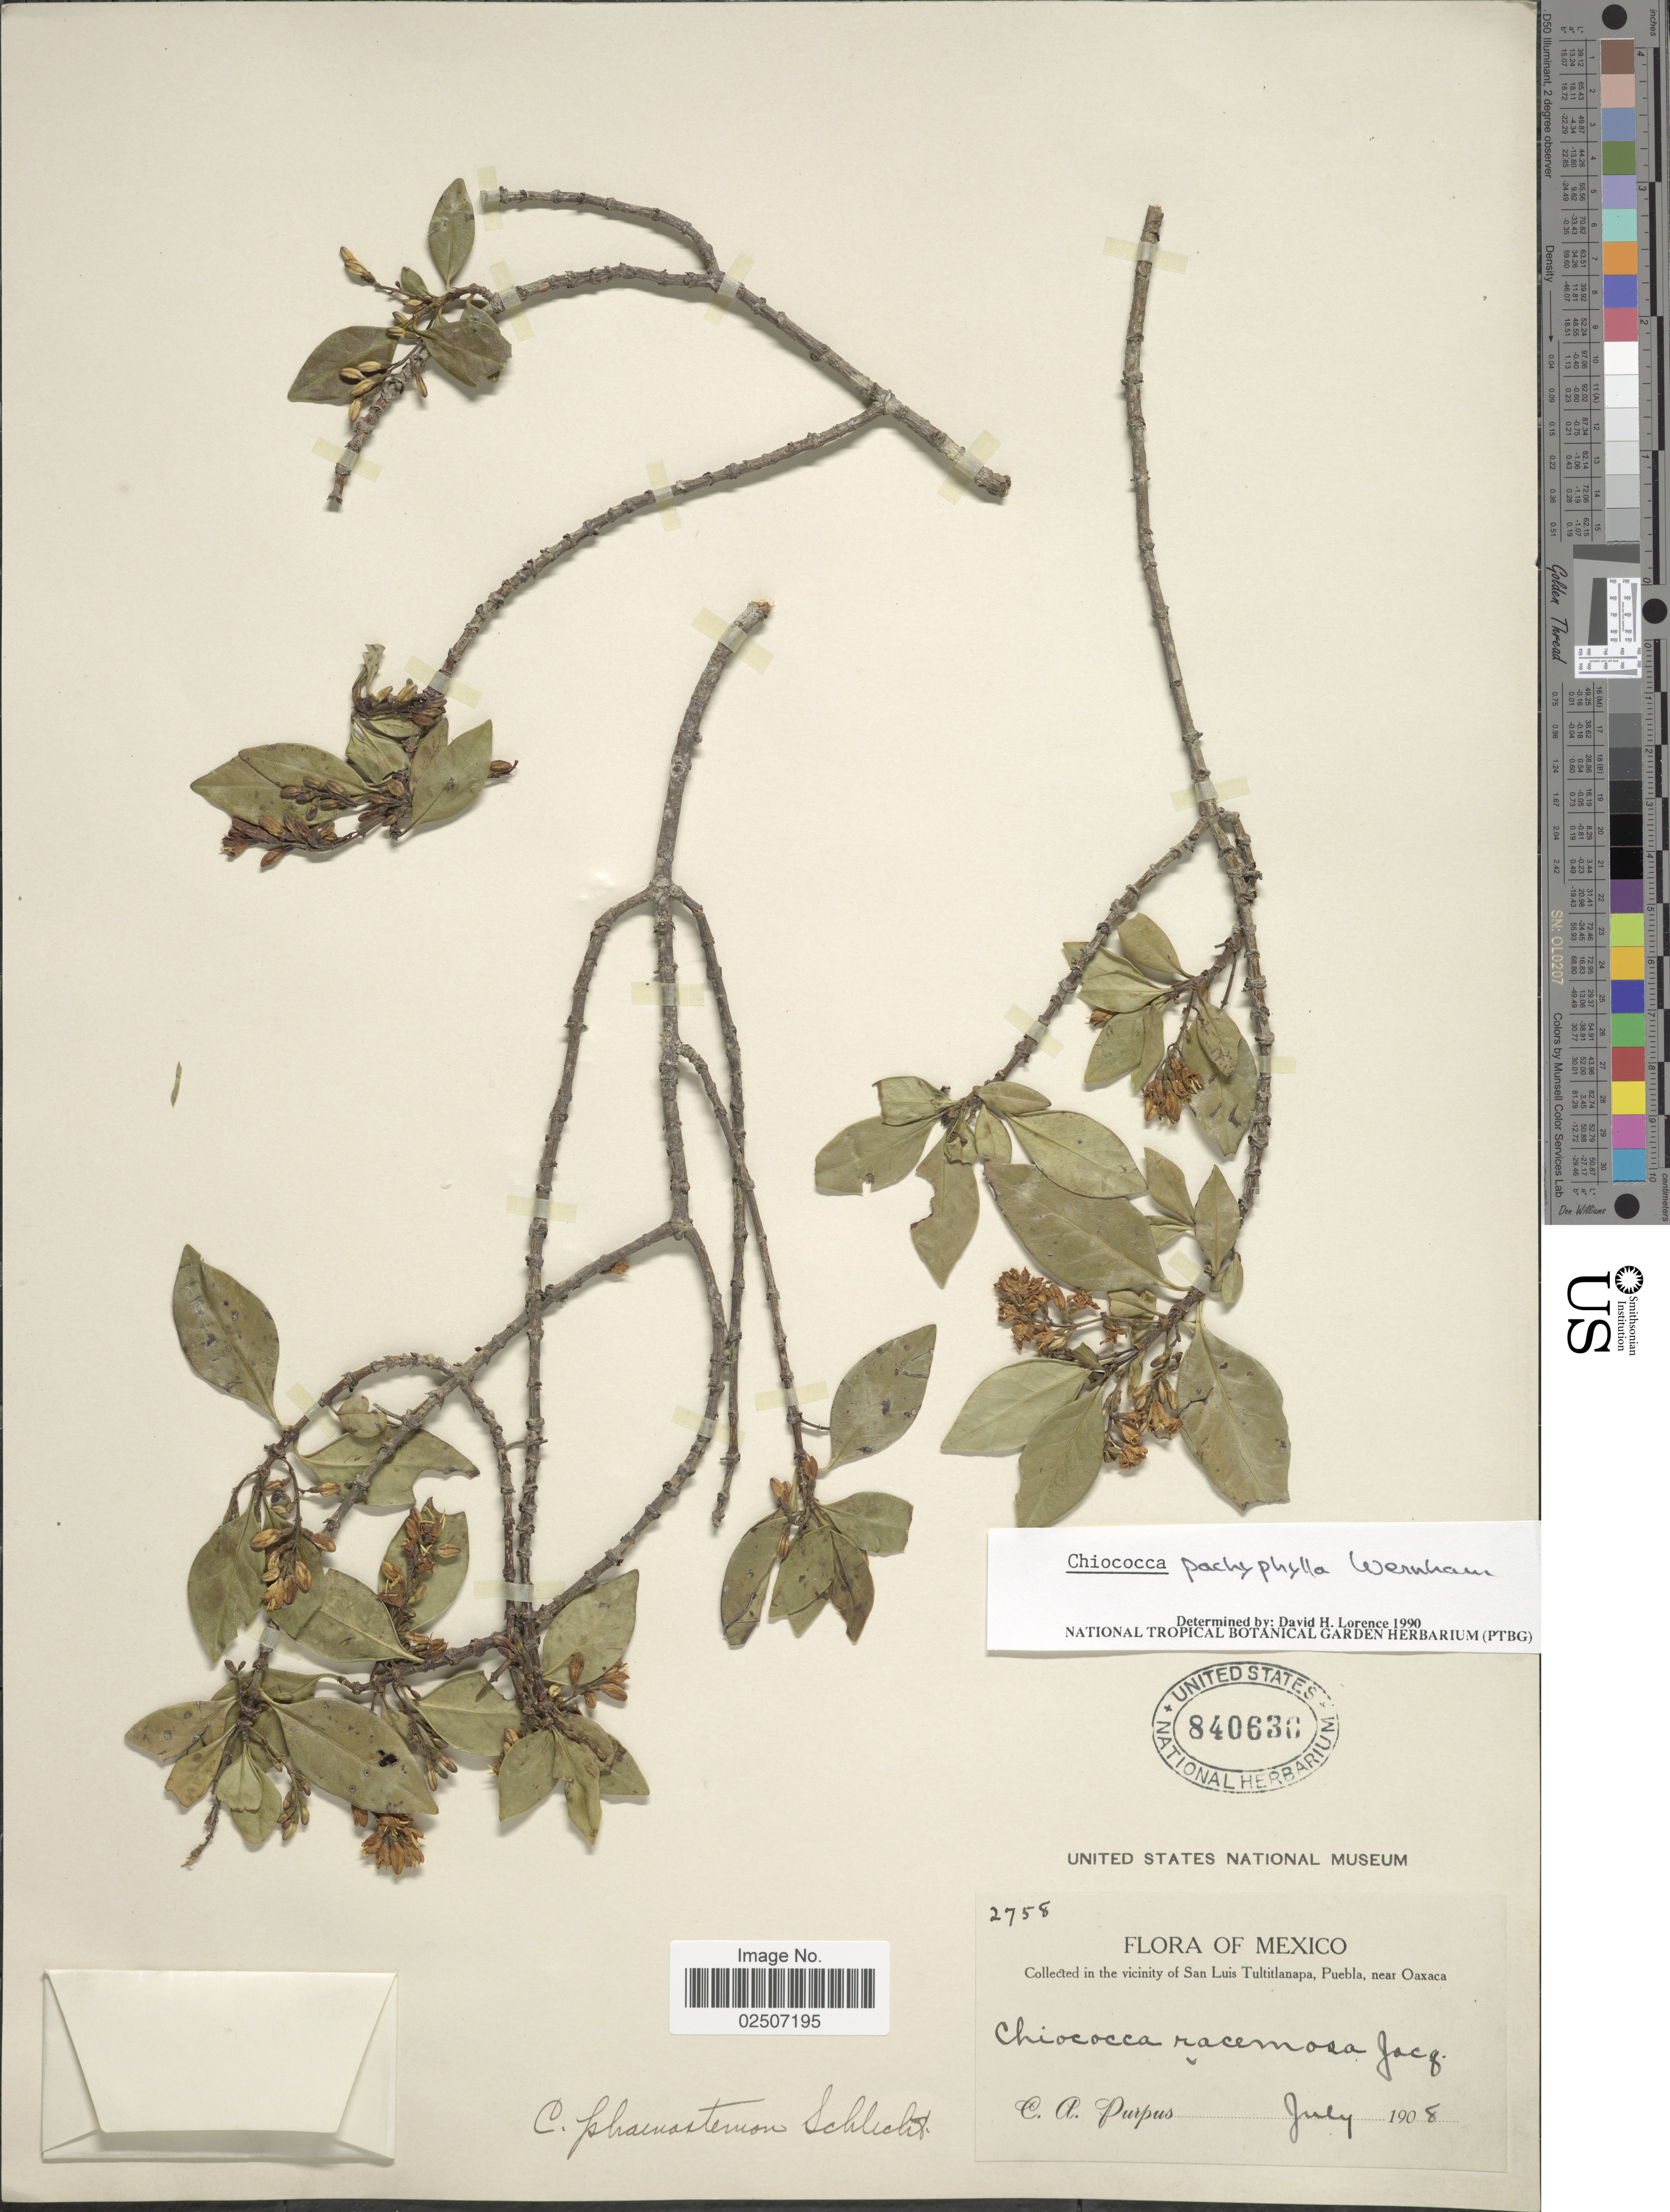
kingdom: Plantae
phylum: Tracheophyta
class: Magnoliopsida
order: Gentianales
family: Rubiaceae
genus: Chiococca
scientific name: Chiococca pachyphylla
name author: Wernham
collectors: C. A. Purpus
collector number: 2758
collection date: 1908-07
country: Mexico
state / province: Puebla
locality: In the vicinity of San Luis Tultitlanapa, Puebla, near Oaxaca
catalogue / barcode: US 840630